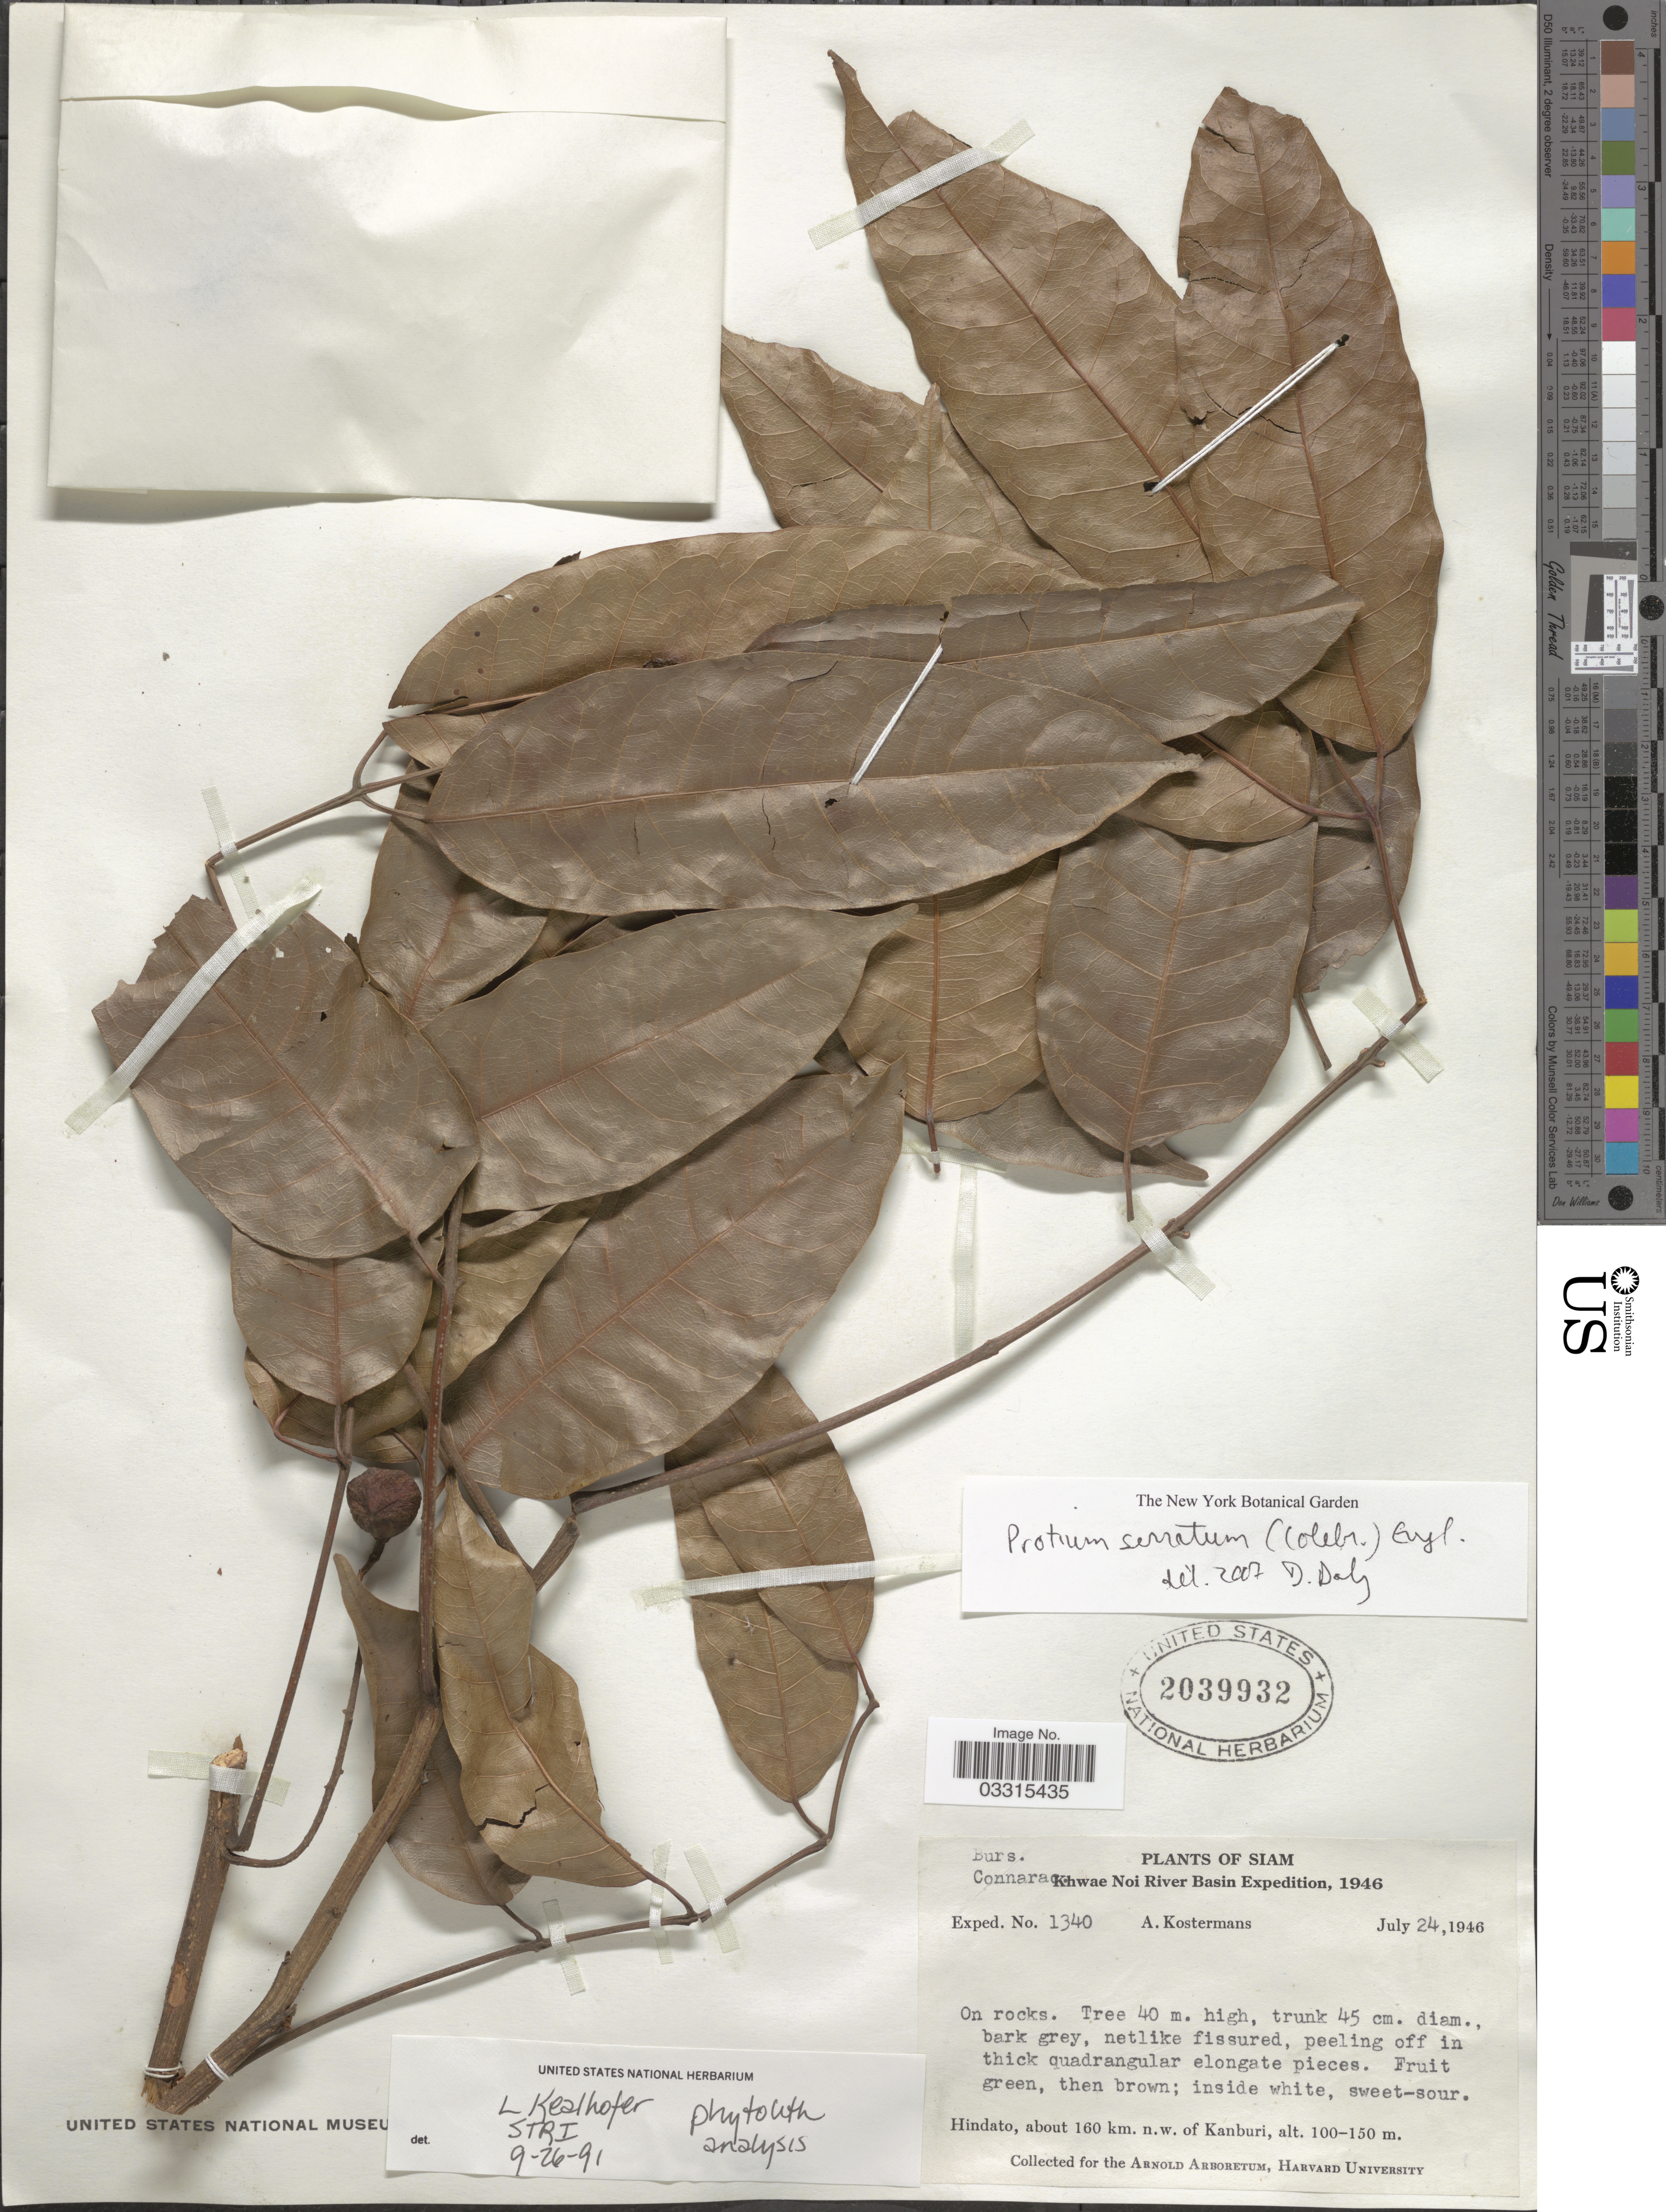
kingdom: Plantae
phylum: Tracheophyta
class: Magnoliopsida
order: Sapindales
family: Burseraceae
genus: Protium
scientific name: Protium serratum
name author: Engl.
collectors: A. J. G. Kostermans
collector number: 1340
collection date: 1946-07-24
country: Thailand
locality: Siam. Khwae Noi River Basin. Hindato, about 160 km. n.w. of Kanburi.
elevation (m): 100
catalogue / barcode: US 2039932